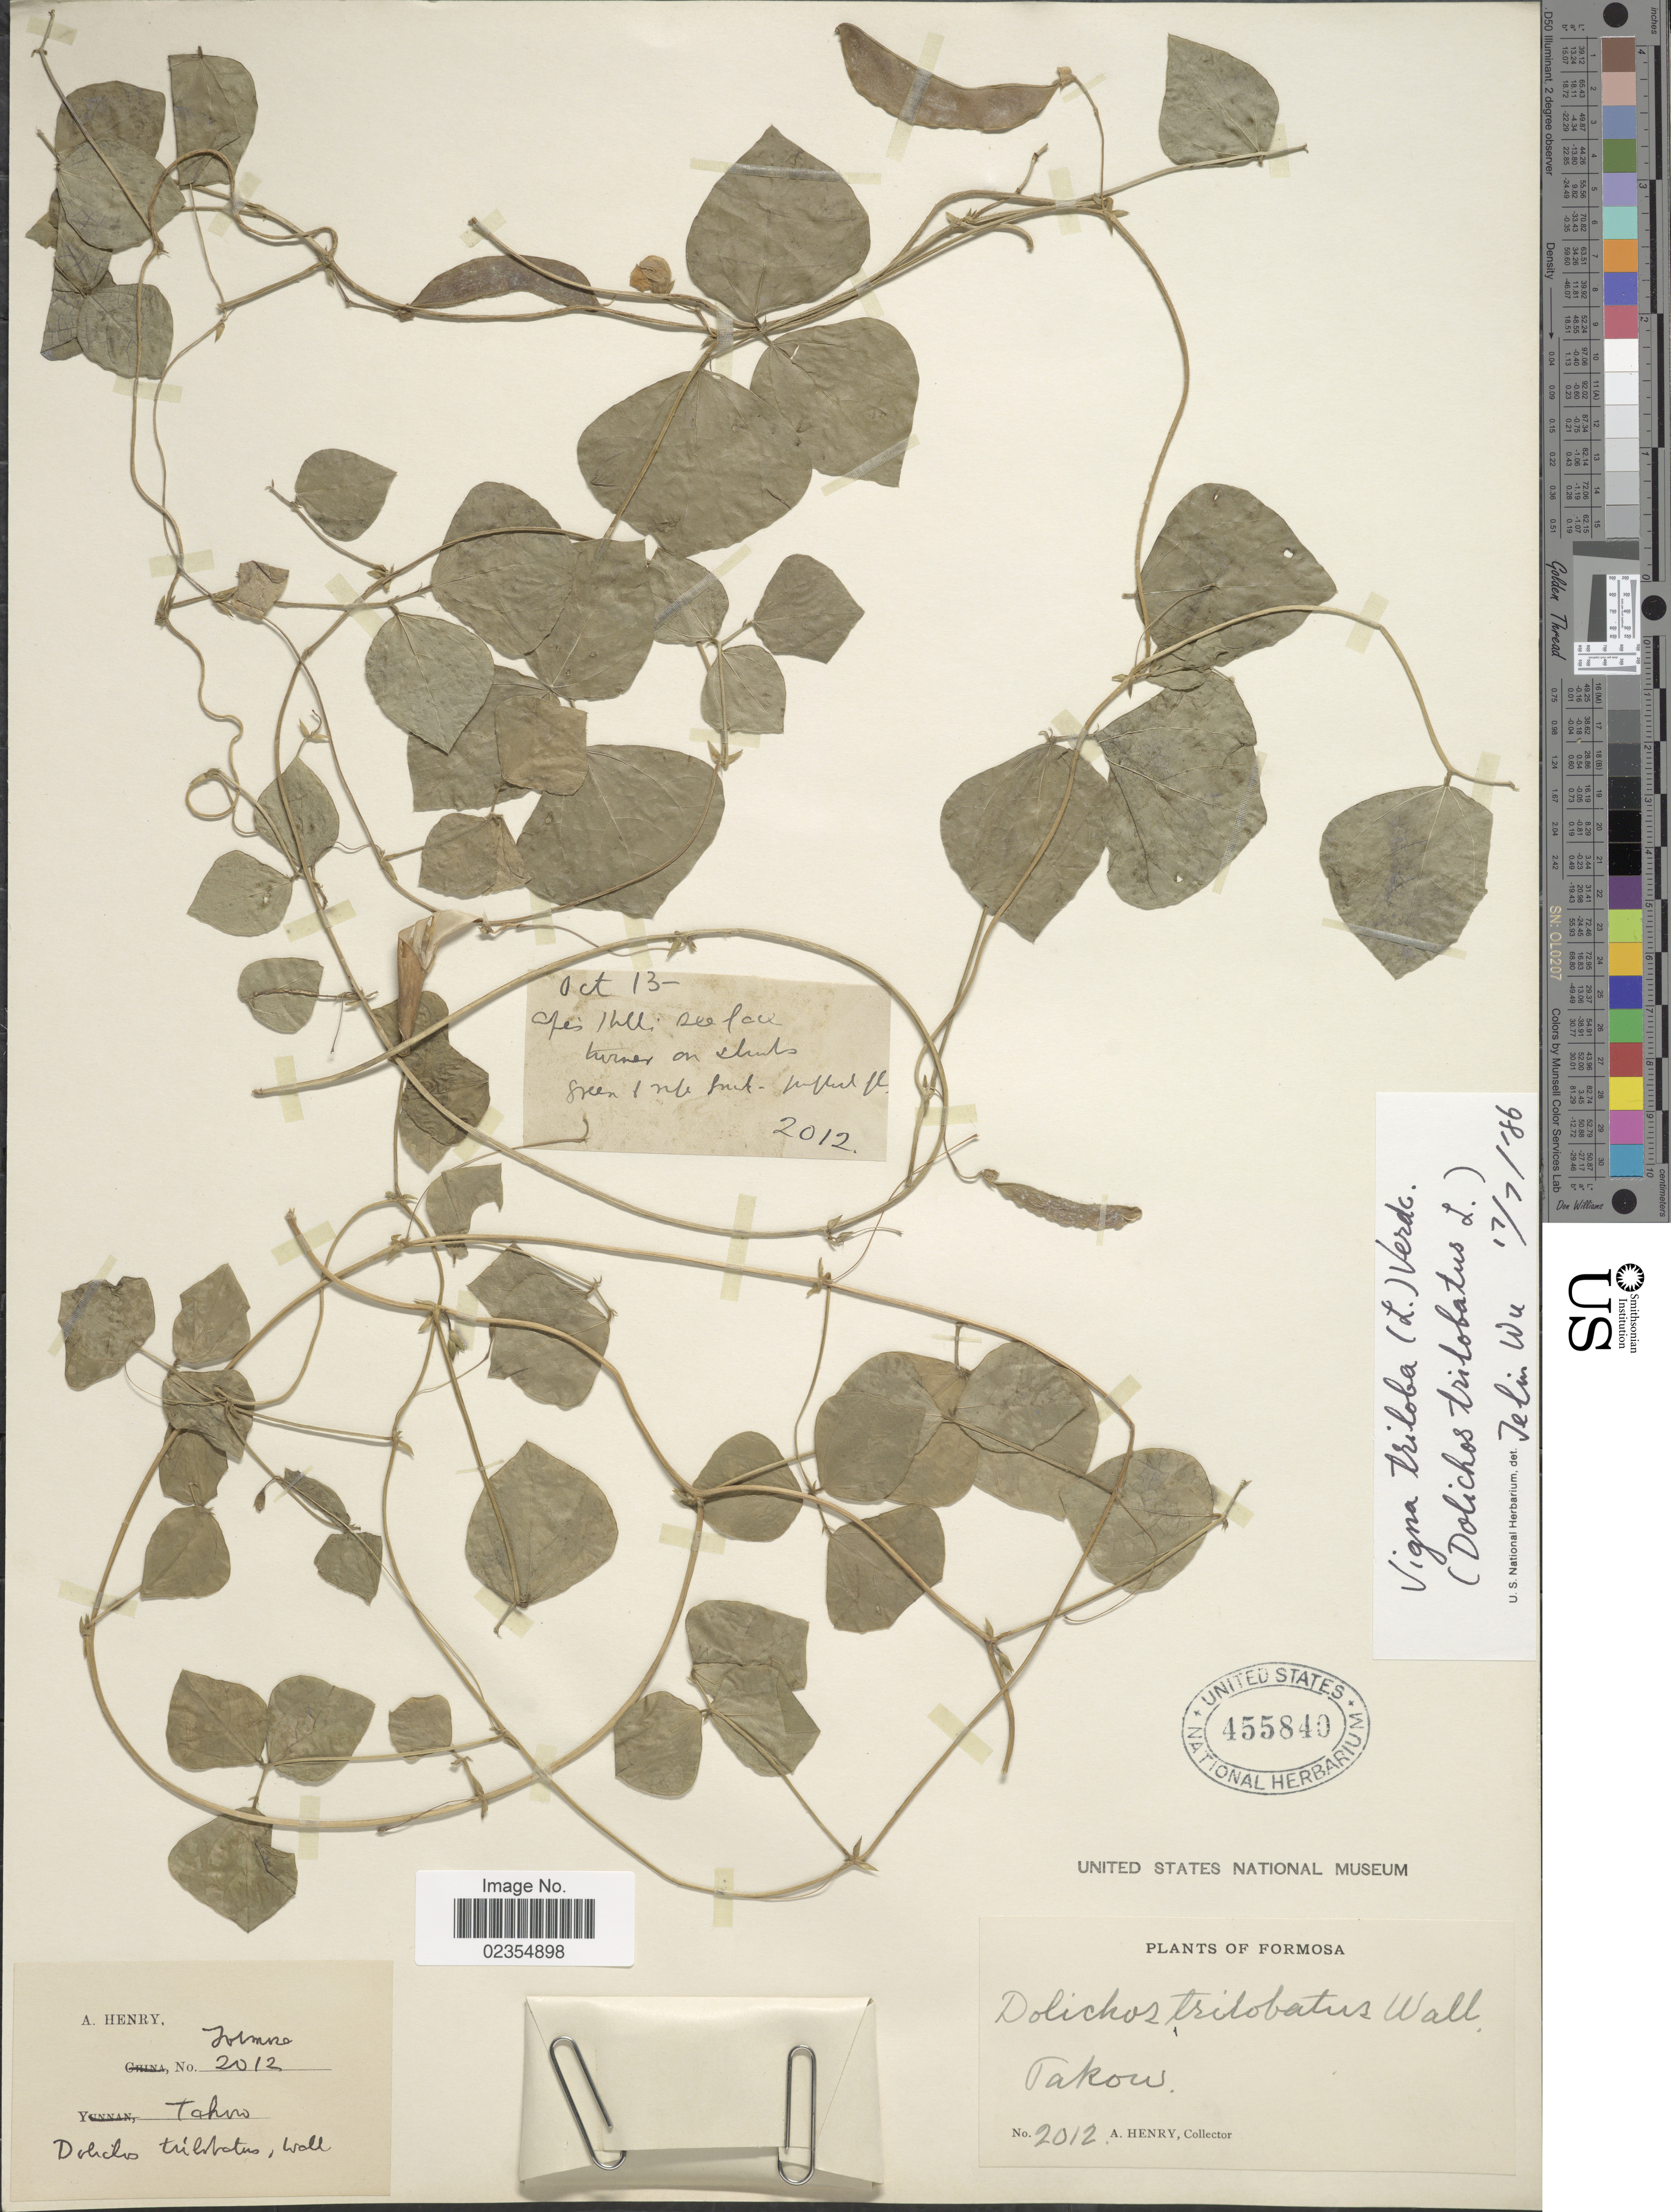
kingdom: Plantae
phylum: Tracheophyta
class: Magnoliopsida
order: Fabales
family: Fabaceae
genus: Dolichos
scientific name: Dolichos trilobatus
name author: L.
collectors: A. Henry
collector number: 2012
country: Taiwan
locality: Takow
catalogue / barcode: US 455840